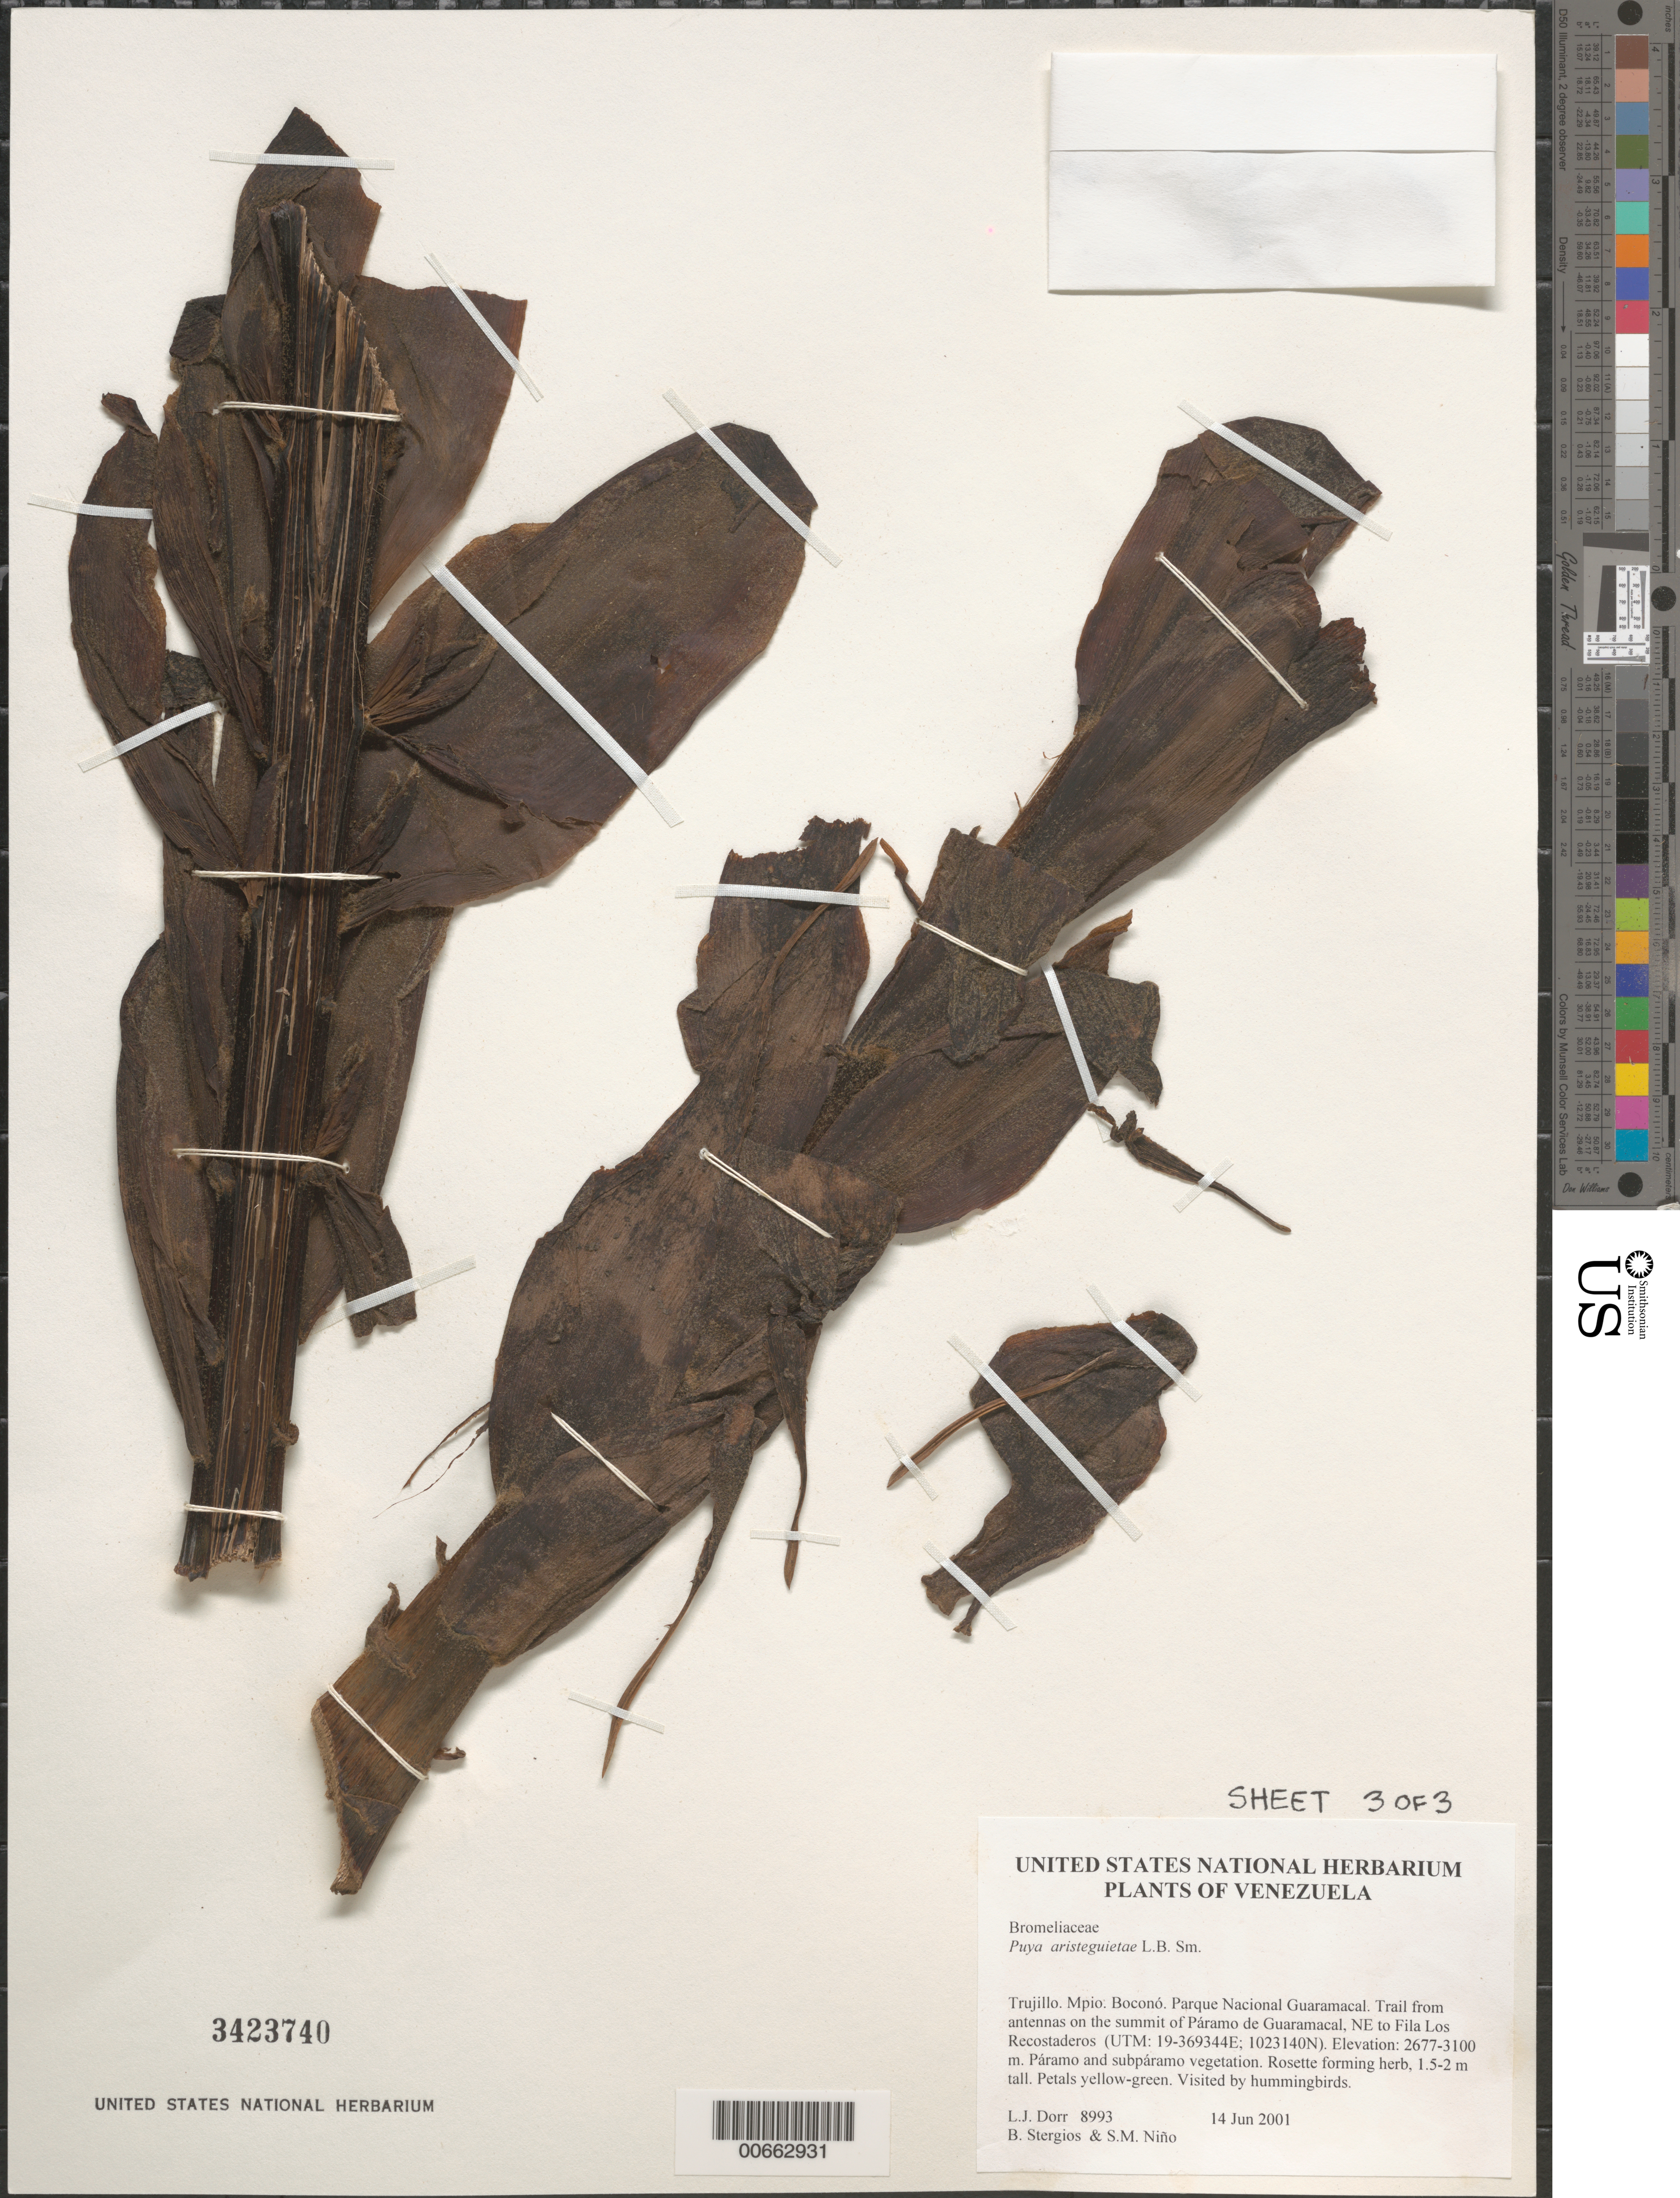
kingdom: Plantae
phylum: Tracheophyta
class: Liliopsida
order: Poales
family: Bromeliaceae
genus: Puya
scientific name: Puya aristeguietae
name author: L.B. Sm.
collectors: L. J. Dorr, B. G. Stergios & S. M. Niño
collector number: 8993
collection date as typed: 14 Jun 2001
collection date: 2001-06-14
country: Venezuela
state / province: Trujillo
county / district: Boconó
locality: Parque Nacional Guaramacal. Trail from antennas on the summit of Páramo de Guaramacal, NE to Fila Los Recostaderos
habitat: Páramo and subpáramo vegetation.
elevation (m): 2677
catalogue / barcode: US 3423740